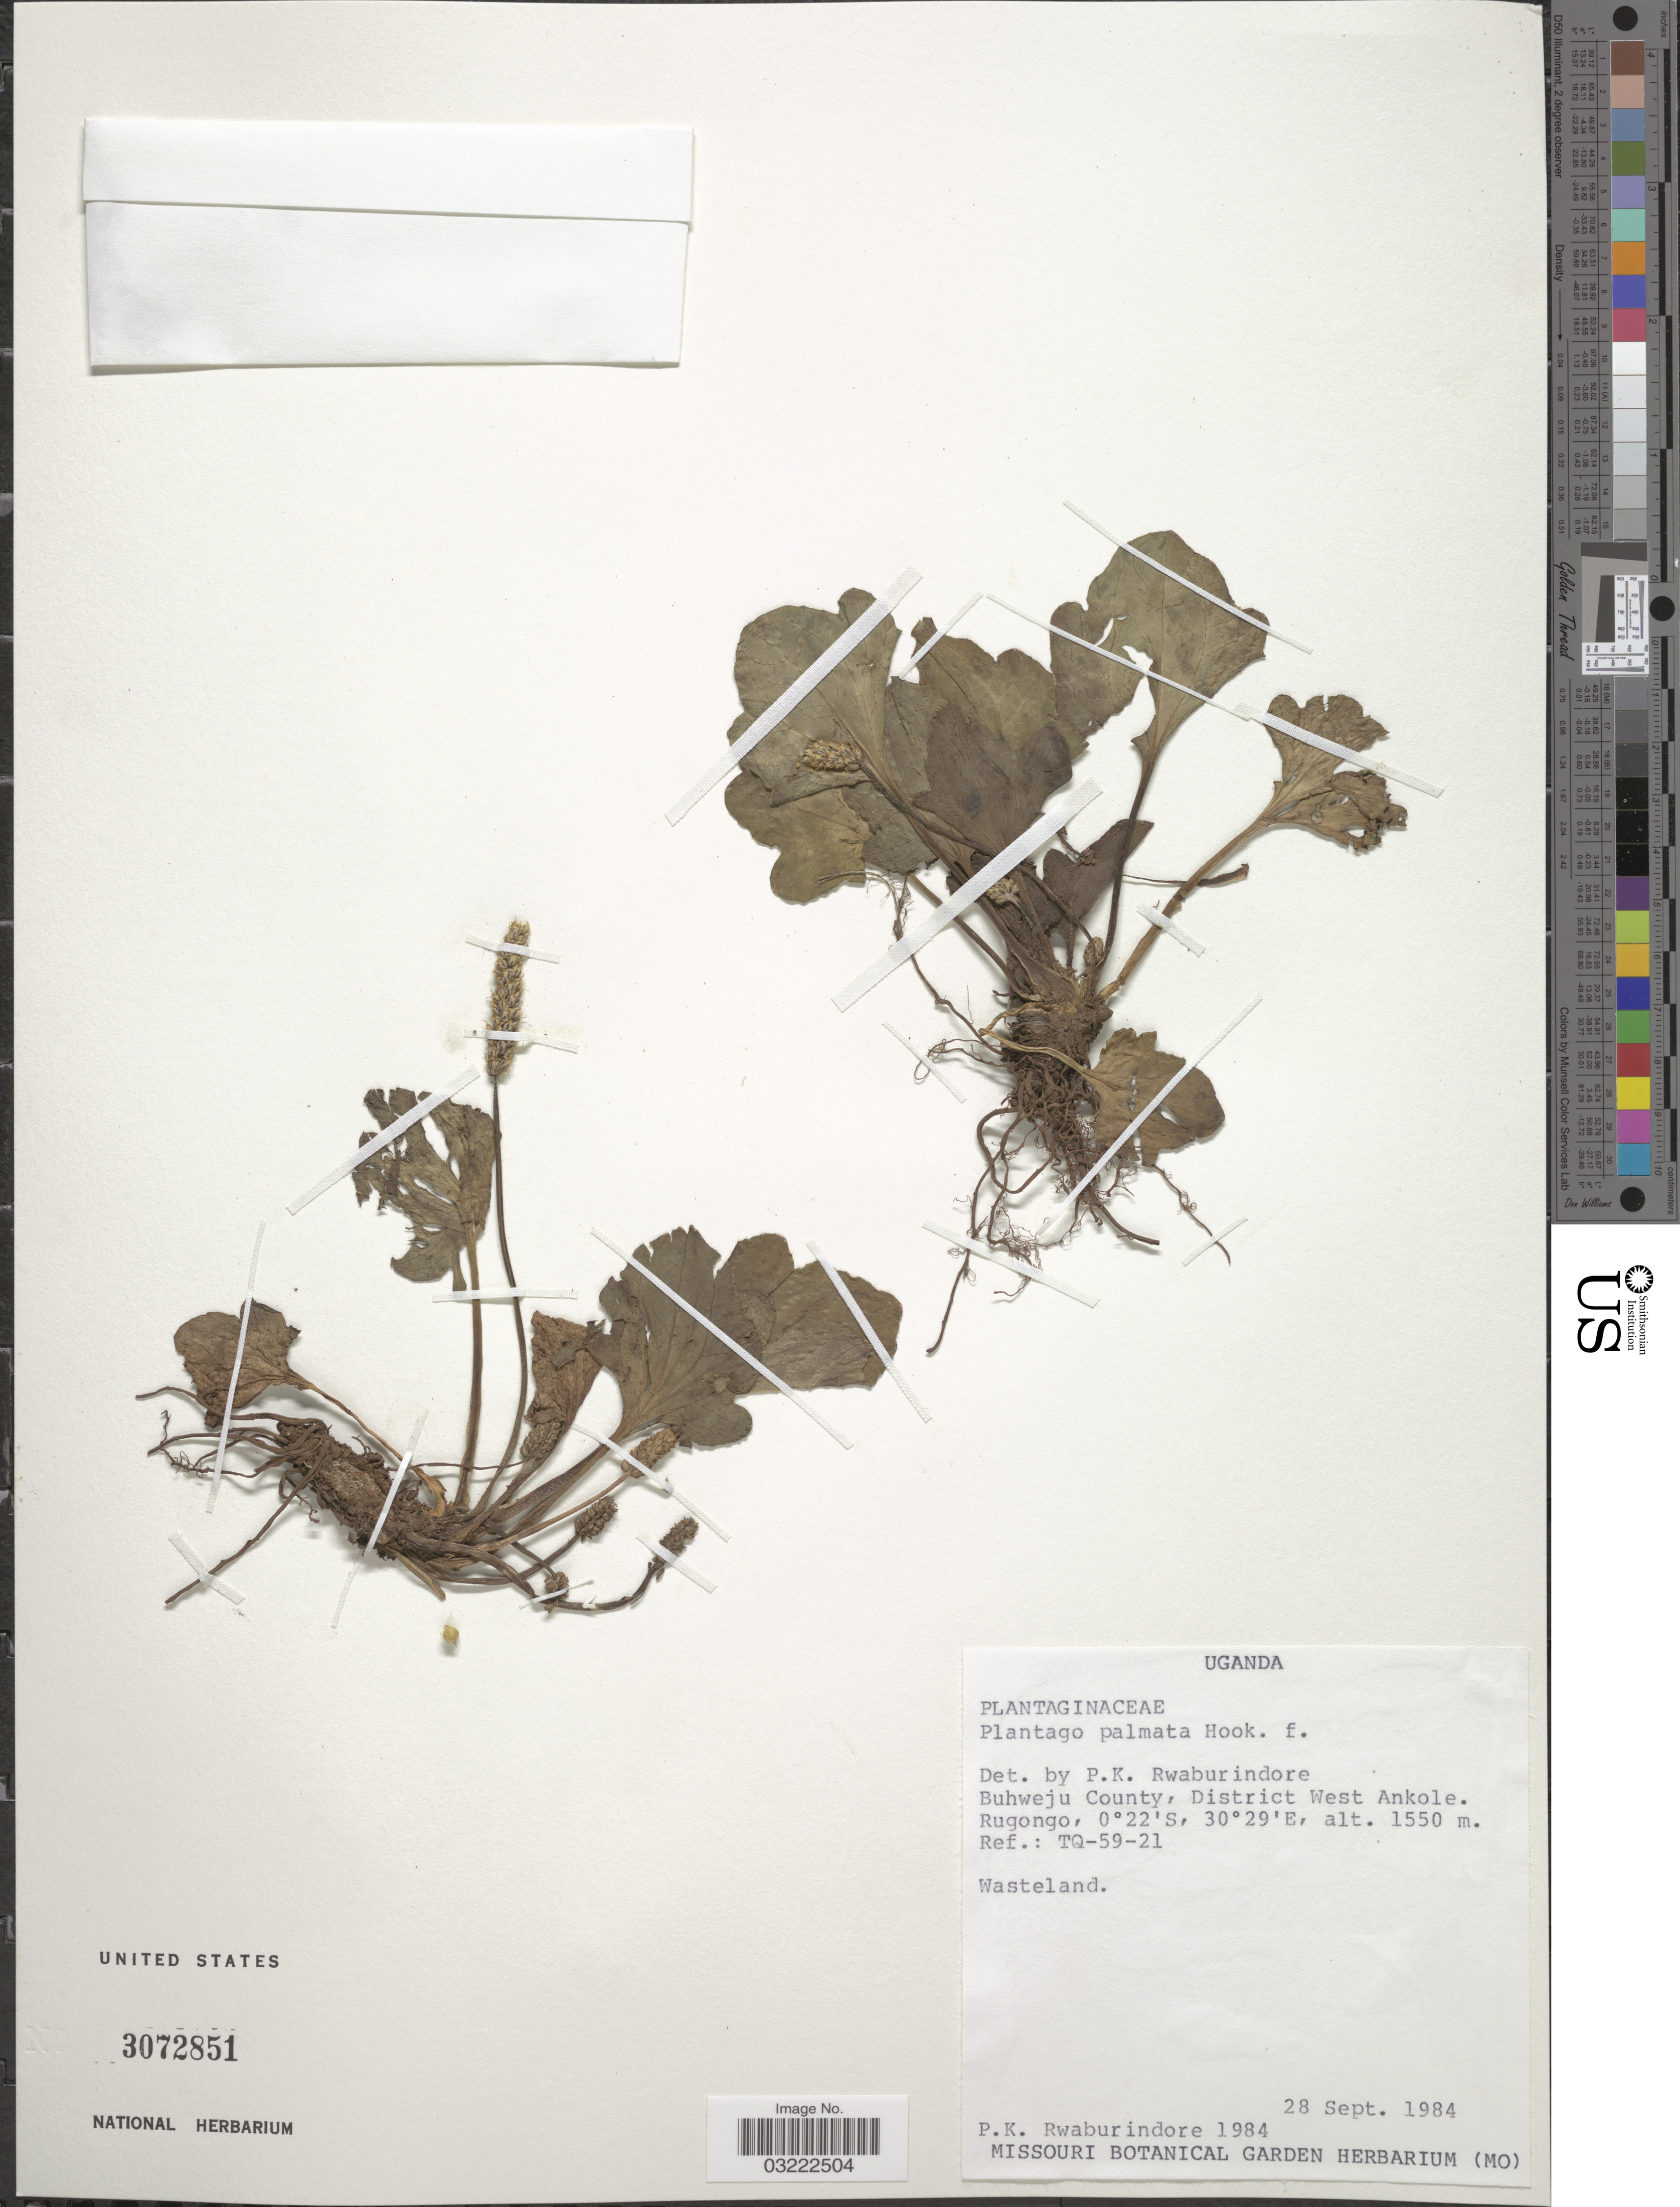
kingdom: Plantae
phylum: Tracheophyta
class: Magnoliopsida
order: Lamiales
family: Plantaginaceae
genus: Plantago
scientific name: Plantago palmata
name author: Hook. f.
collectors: P. Rwaburindore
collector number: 1984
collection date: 1984-09-28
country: Uganda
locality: Buhweju County, District West Ankole. Rugongo, Ref.: TQ-59-21.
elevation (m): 1550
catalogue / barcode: US 3072851